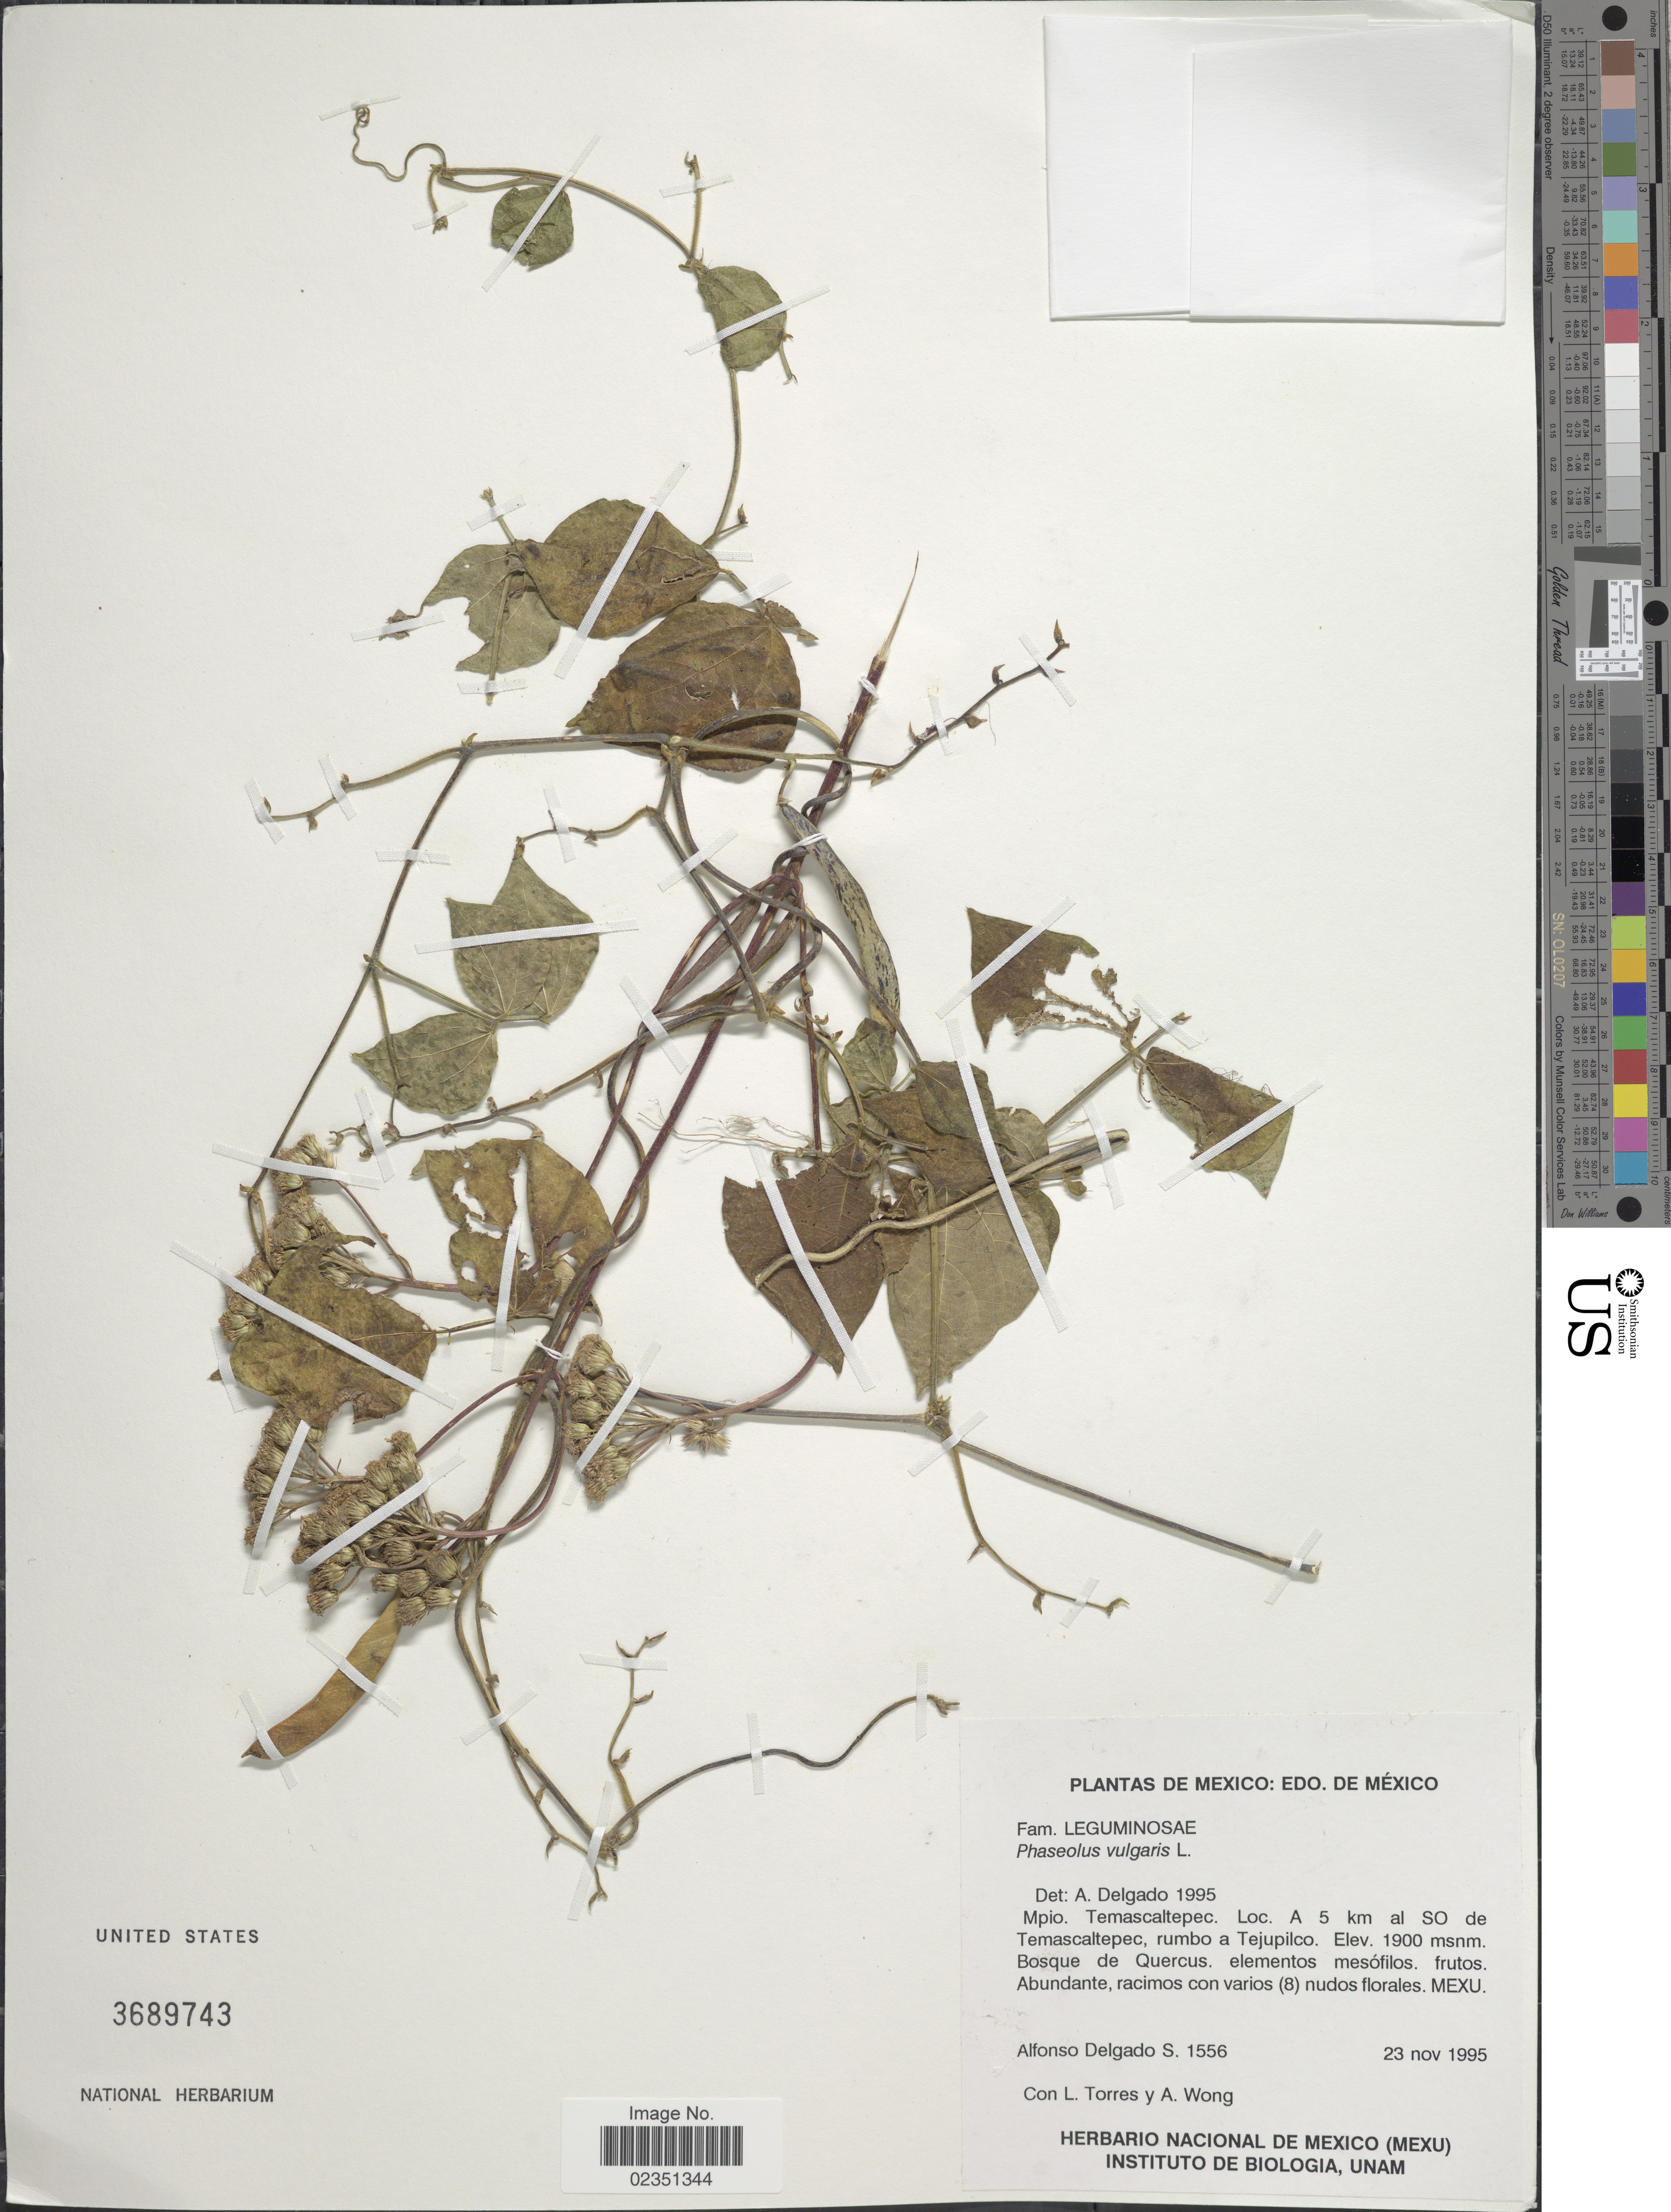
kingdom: Plantae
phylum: Tracheophyta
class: Magnoliopsida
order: Fabales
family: Fabaceae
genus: Phaseolus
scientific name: Phaseolus vulgaris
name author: L.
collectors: A. Delgado S., L. Torres & A. Wong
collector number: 1556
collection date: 1995-11-23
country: Mexico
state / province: México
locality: Mpio. Temascaltepec. A 5 km al SO de Temascaltepec, rumbo a Tejupilco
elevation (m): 1900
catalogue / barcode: US 3689743